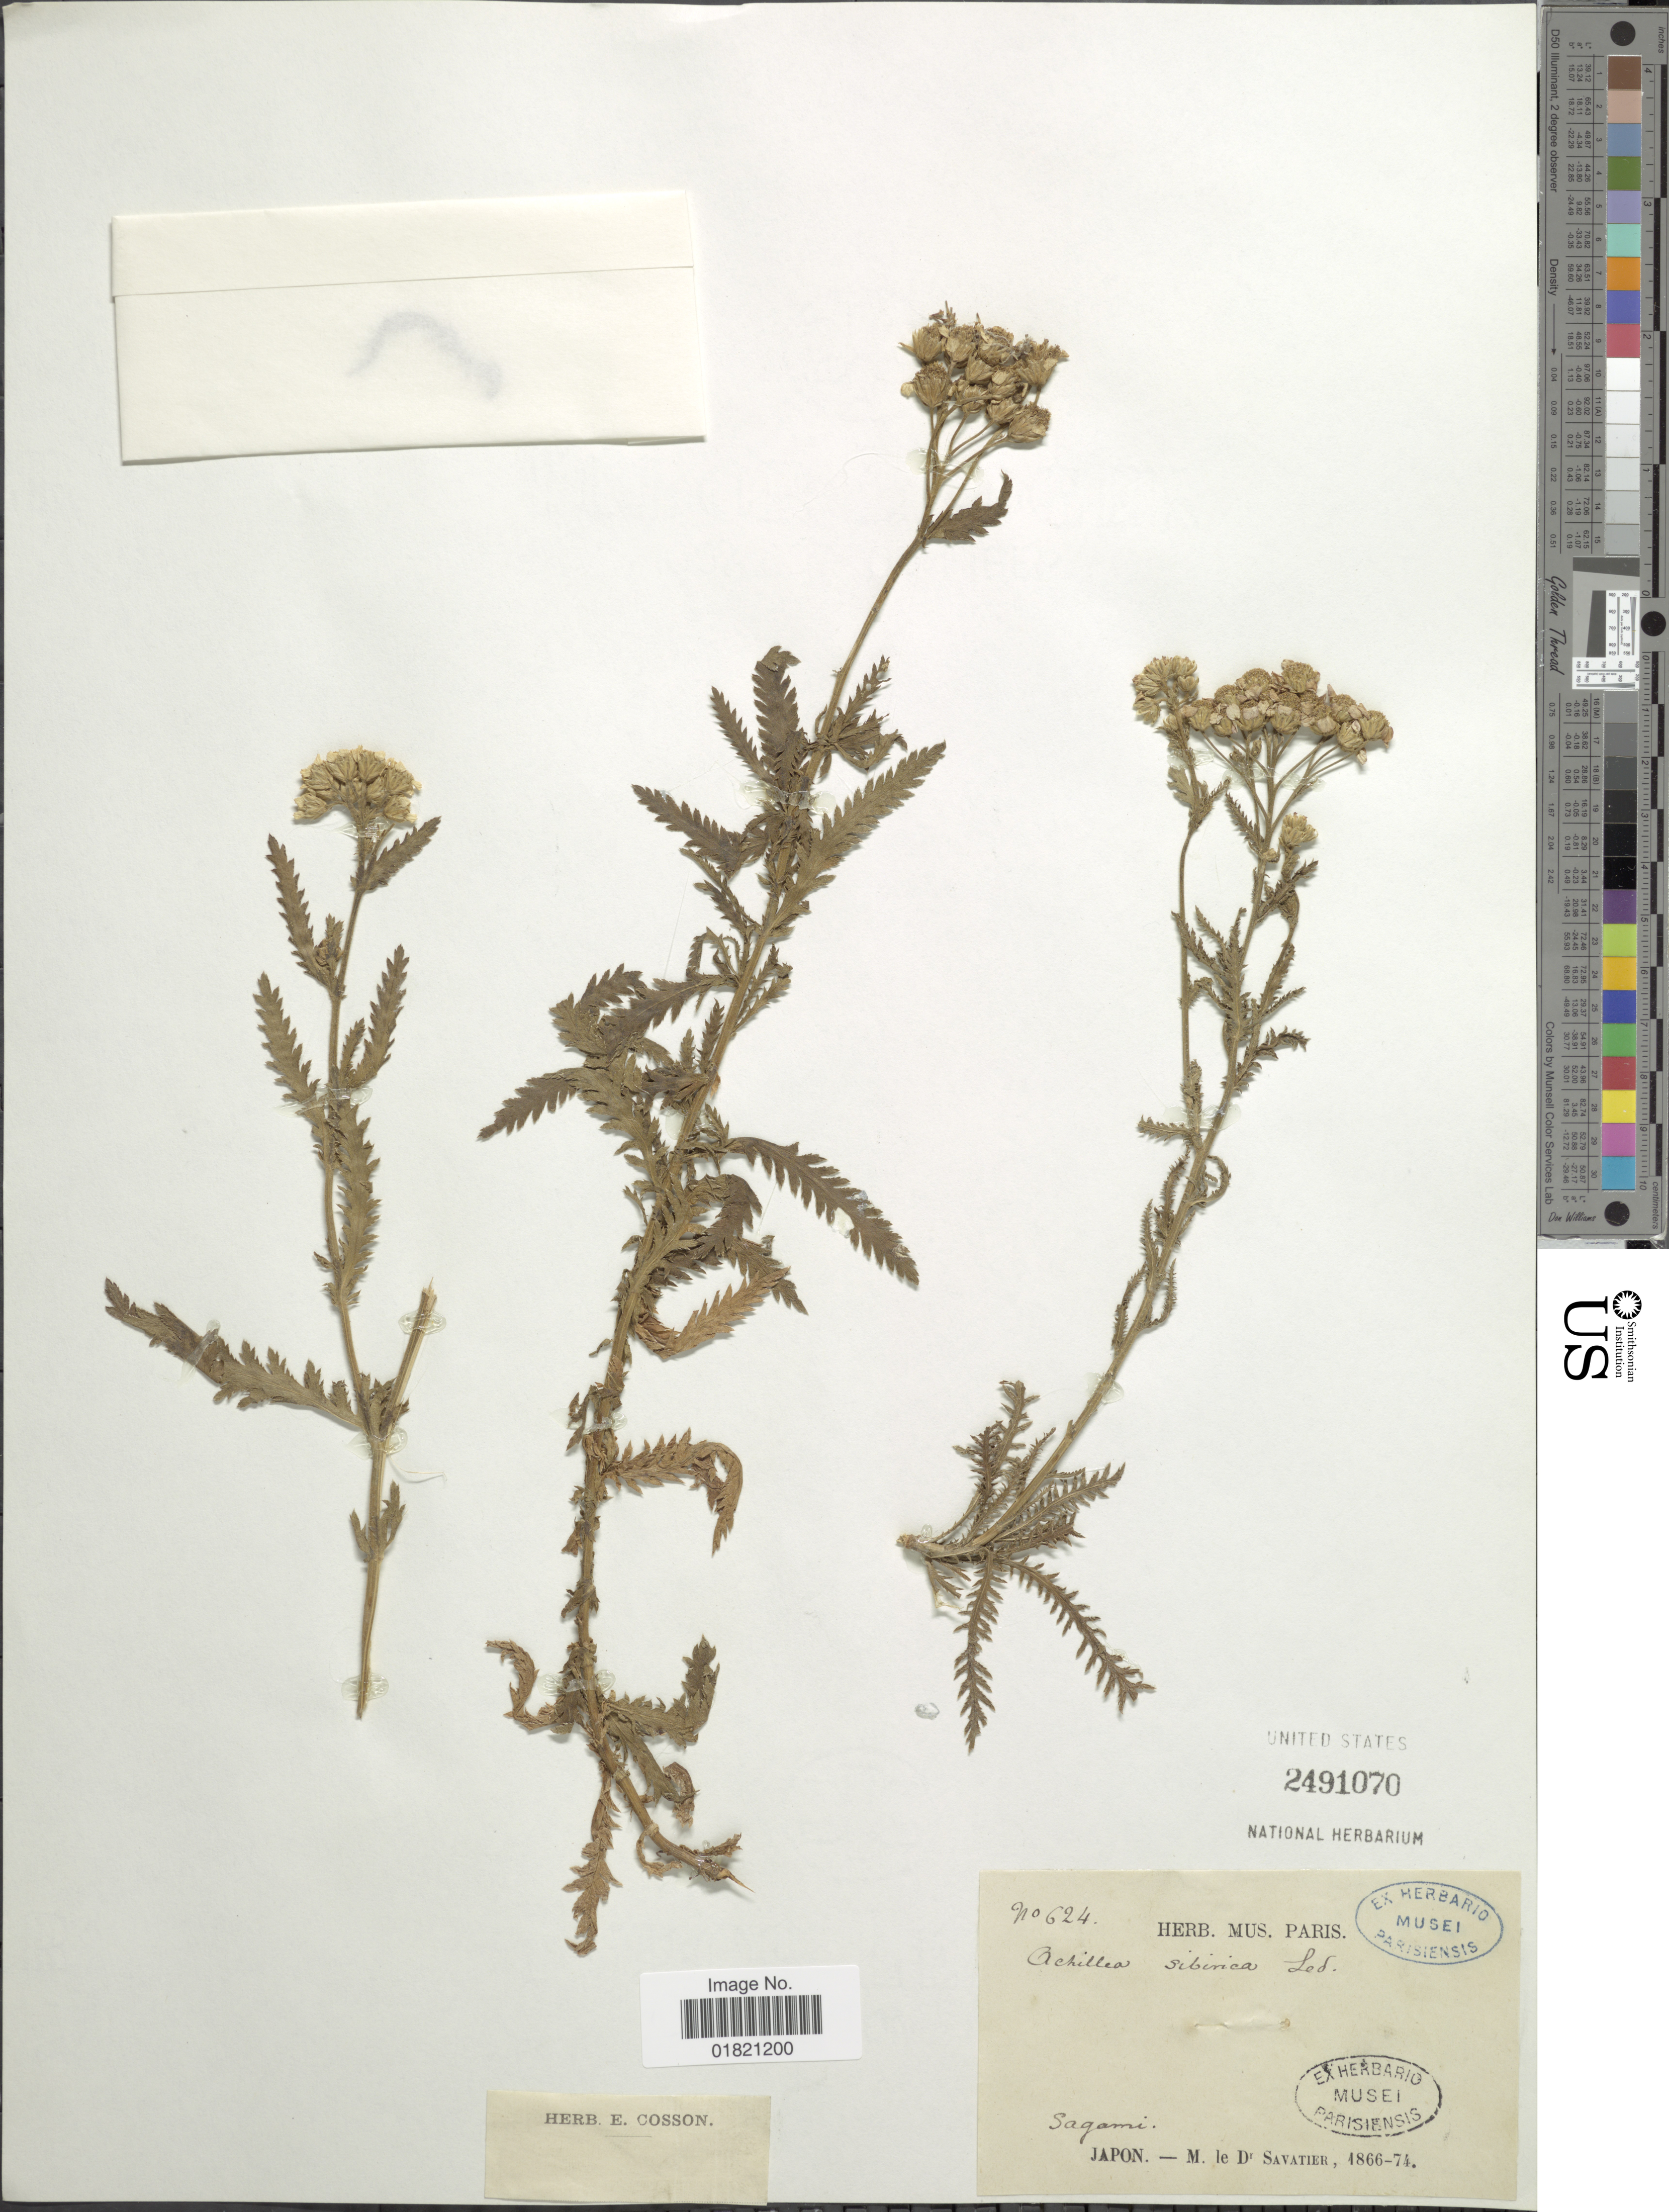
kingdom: Plantae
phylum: Tracheophyta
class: Magnoliopsida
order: Asterales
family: Asteraceae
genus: Achillea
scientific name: Achillea sibirica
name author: Ledeb.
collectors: M. Savatier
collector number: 624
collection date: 1866/1874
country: Japan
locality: Sagami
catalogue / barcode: US 2491070